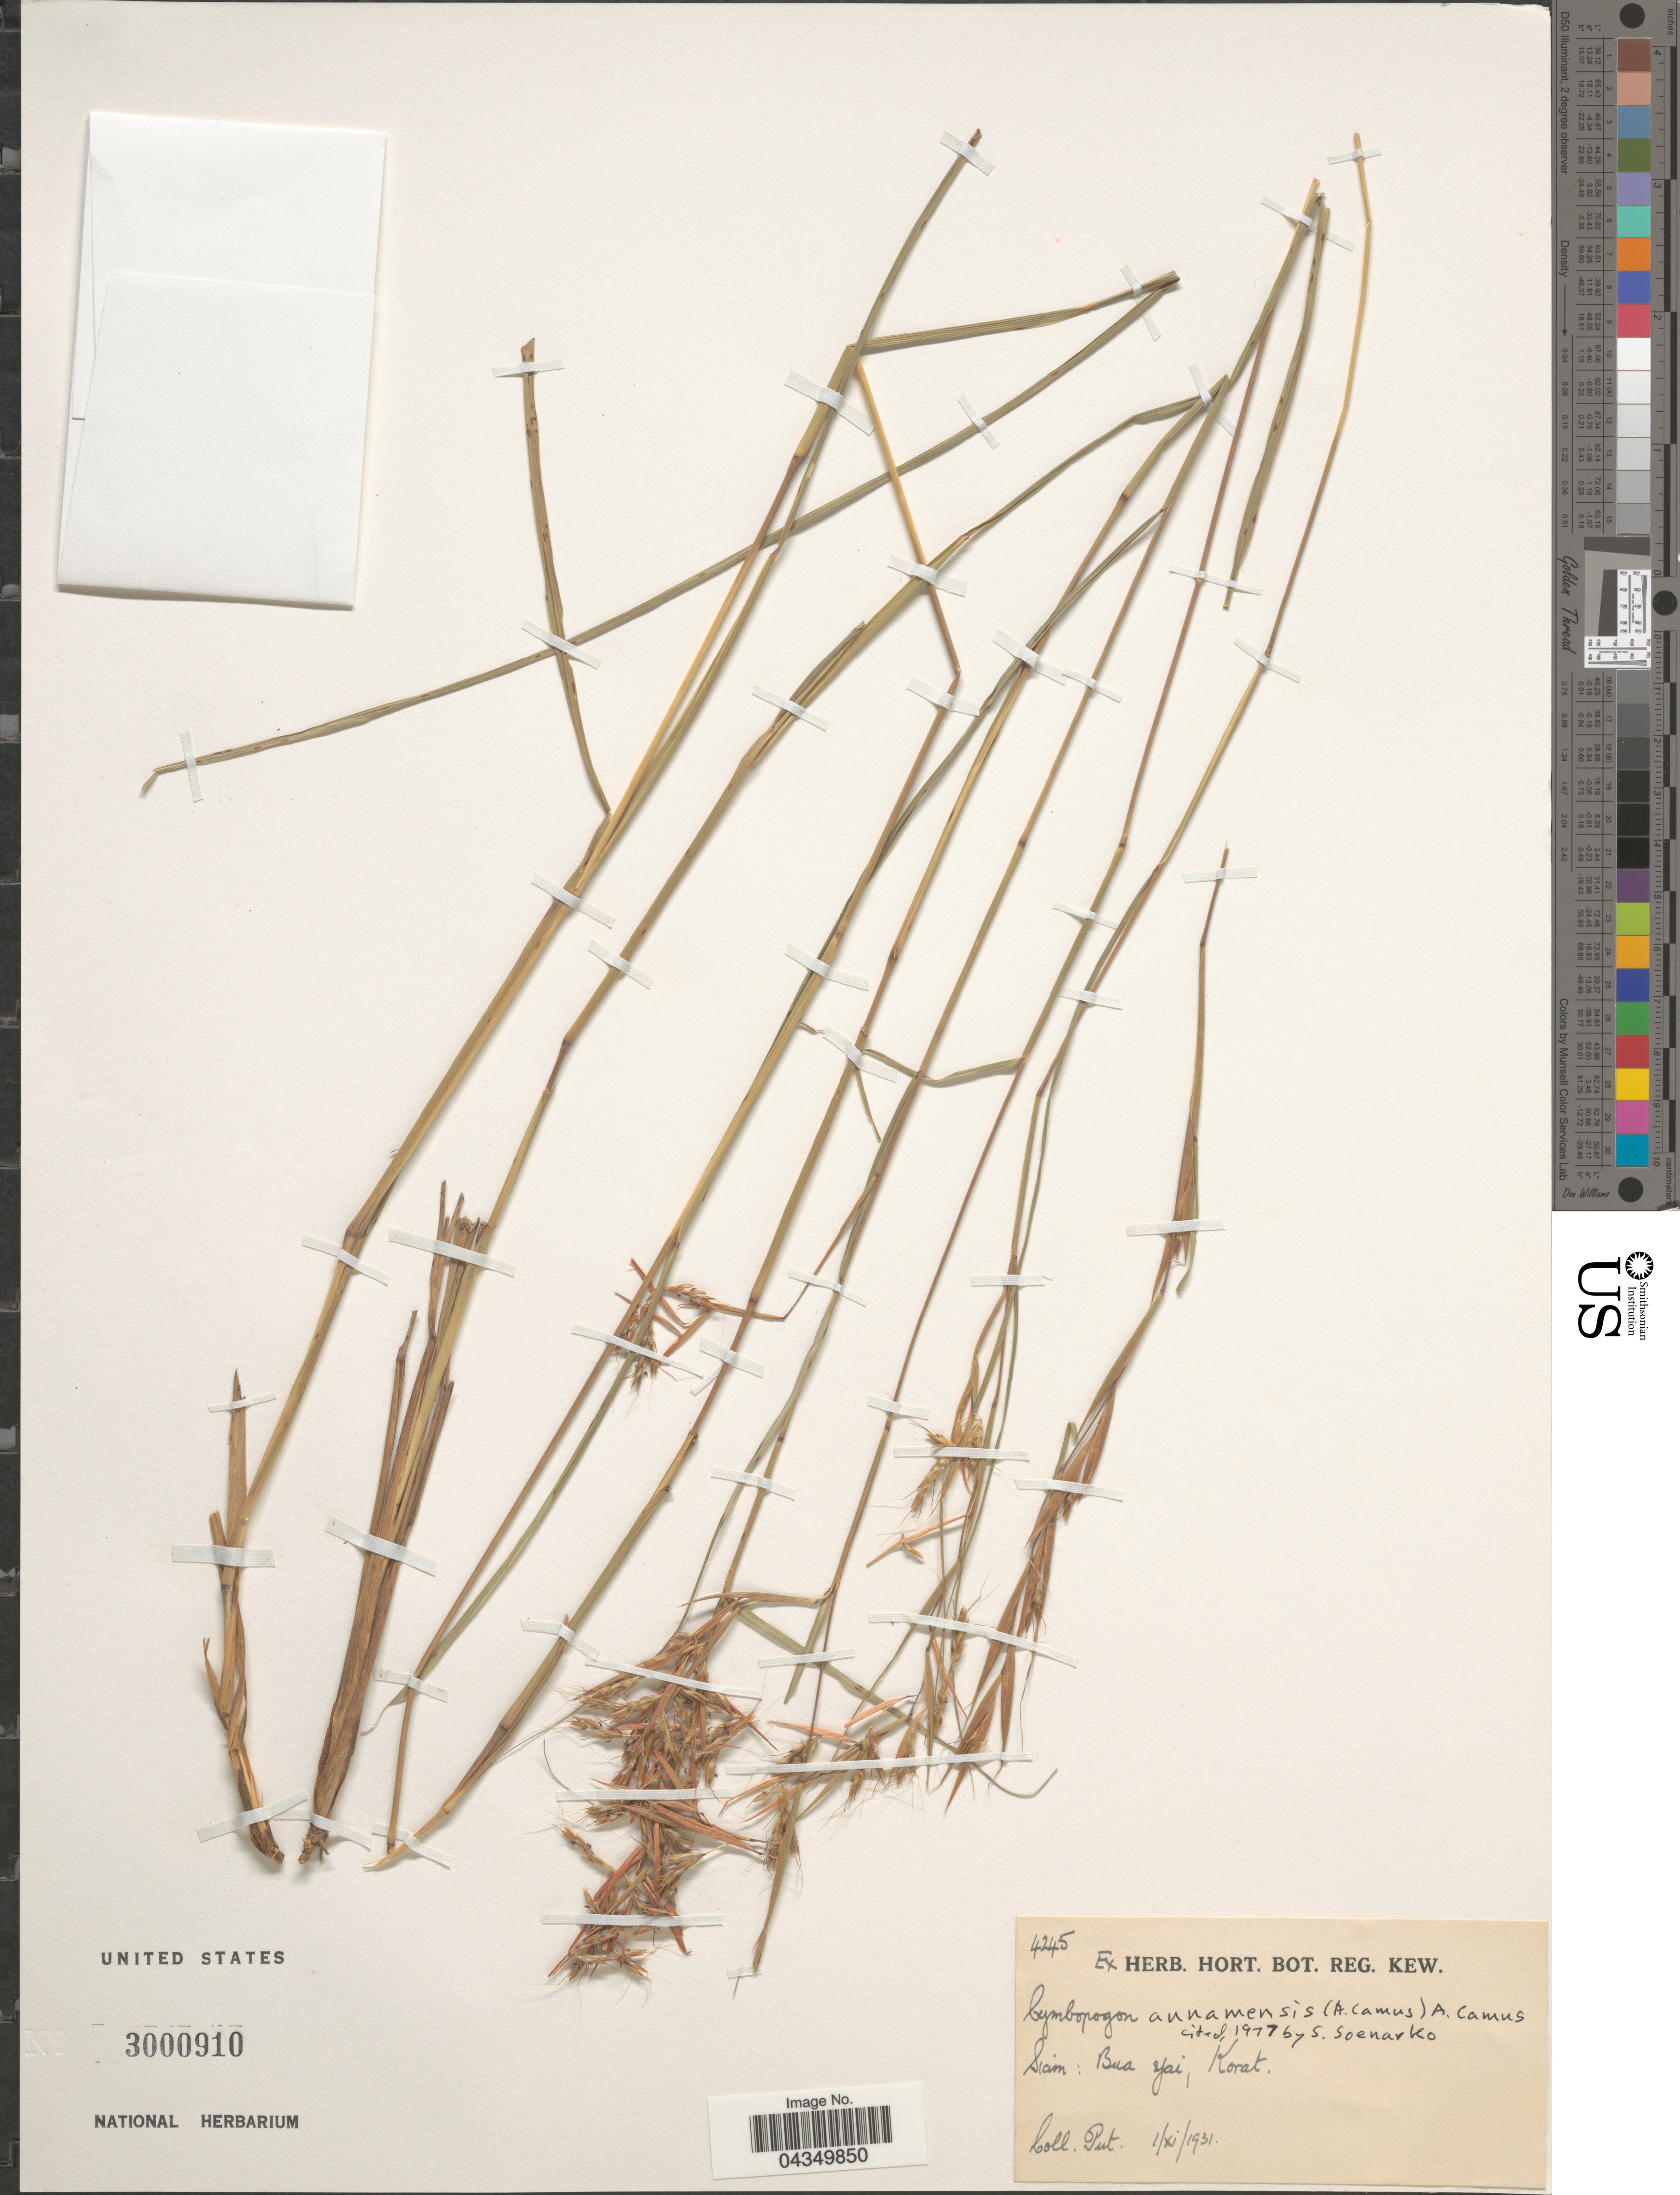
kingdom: Plantae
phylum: Tracheophyta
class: Liliopsida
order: Poales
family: Poaceae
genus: Cymbopogon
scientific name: Cymbopogon annamensis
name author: A. Camus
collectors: -. Put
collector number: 4245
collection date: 1931-11-01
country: Thailand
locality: Siam: Bua Yai, Korat.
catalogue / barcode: US 3000910